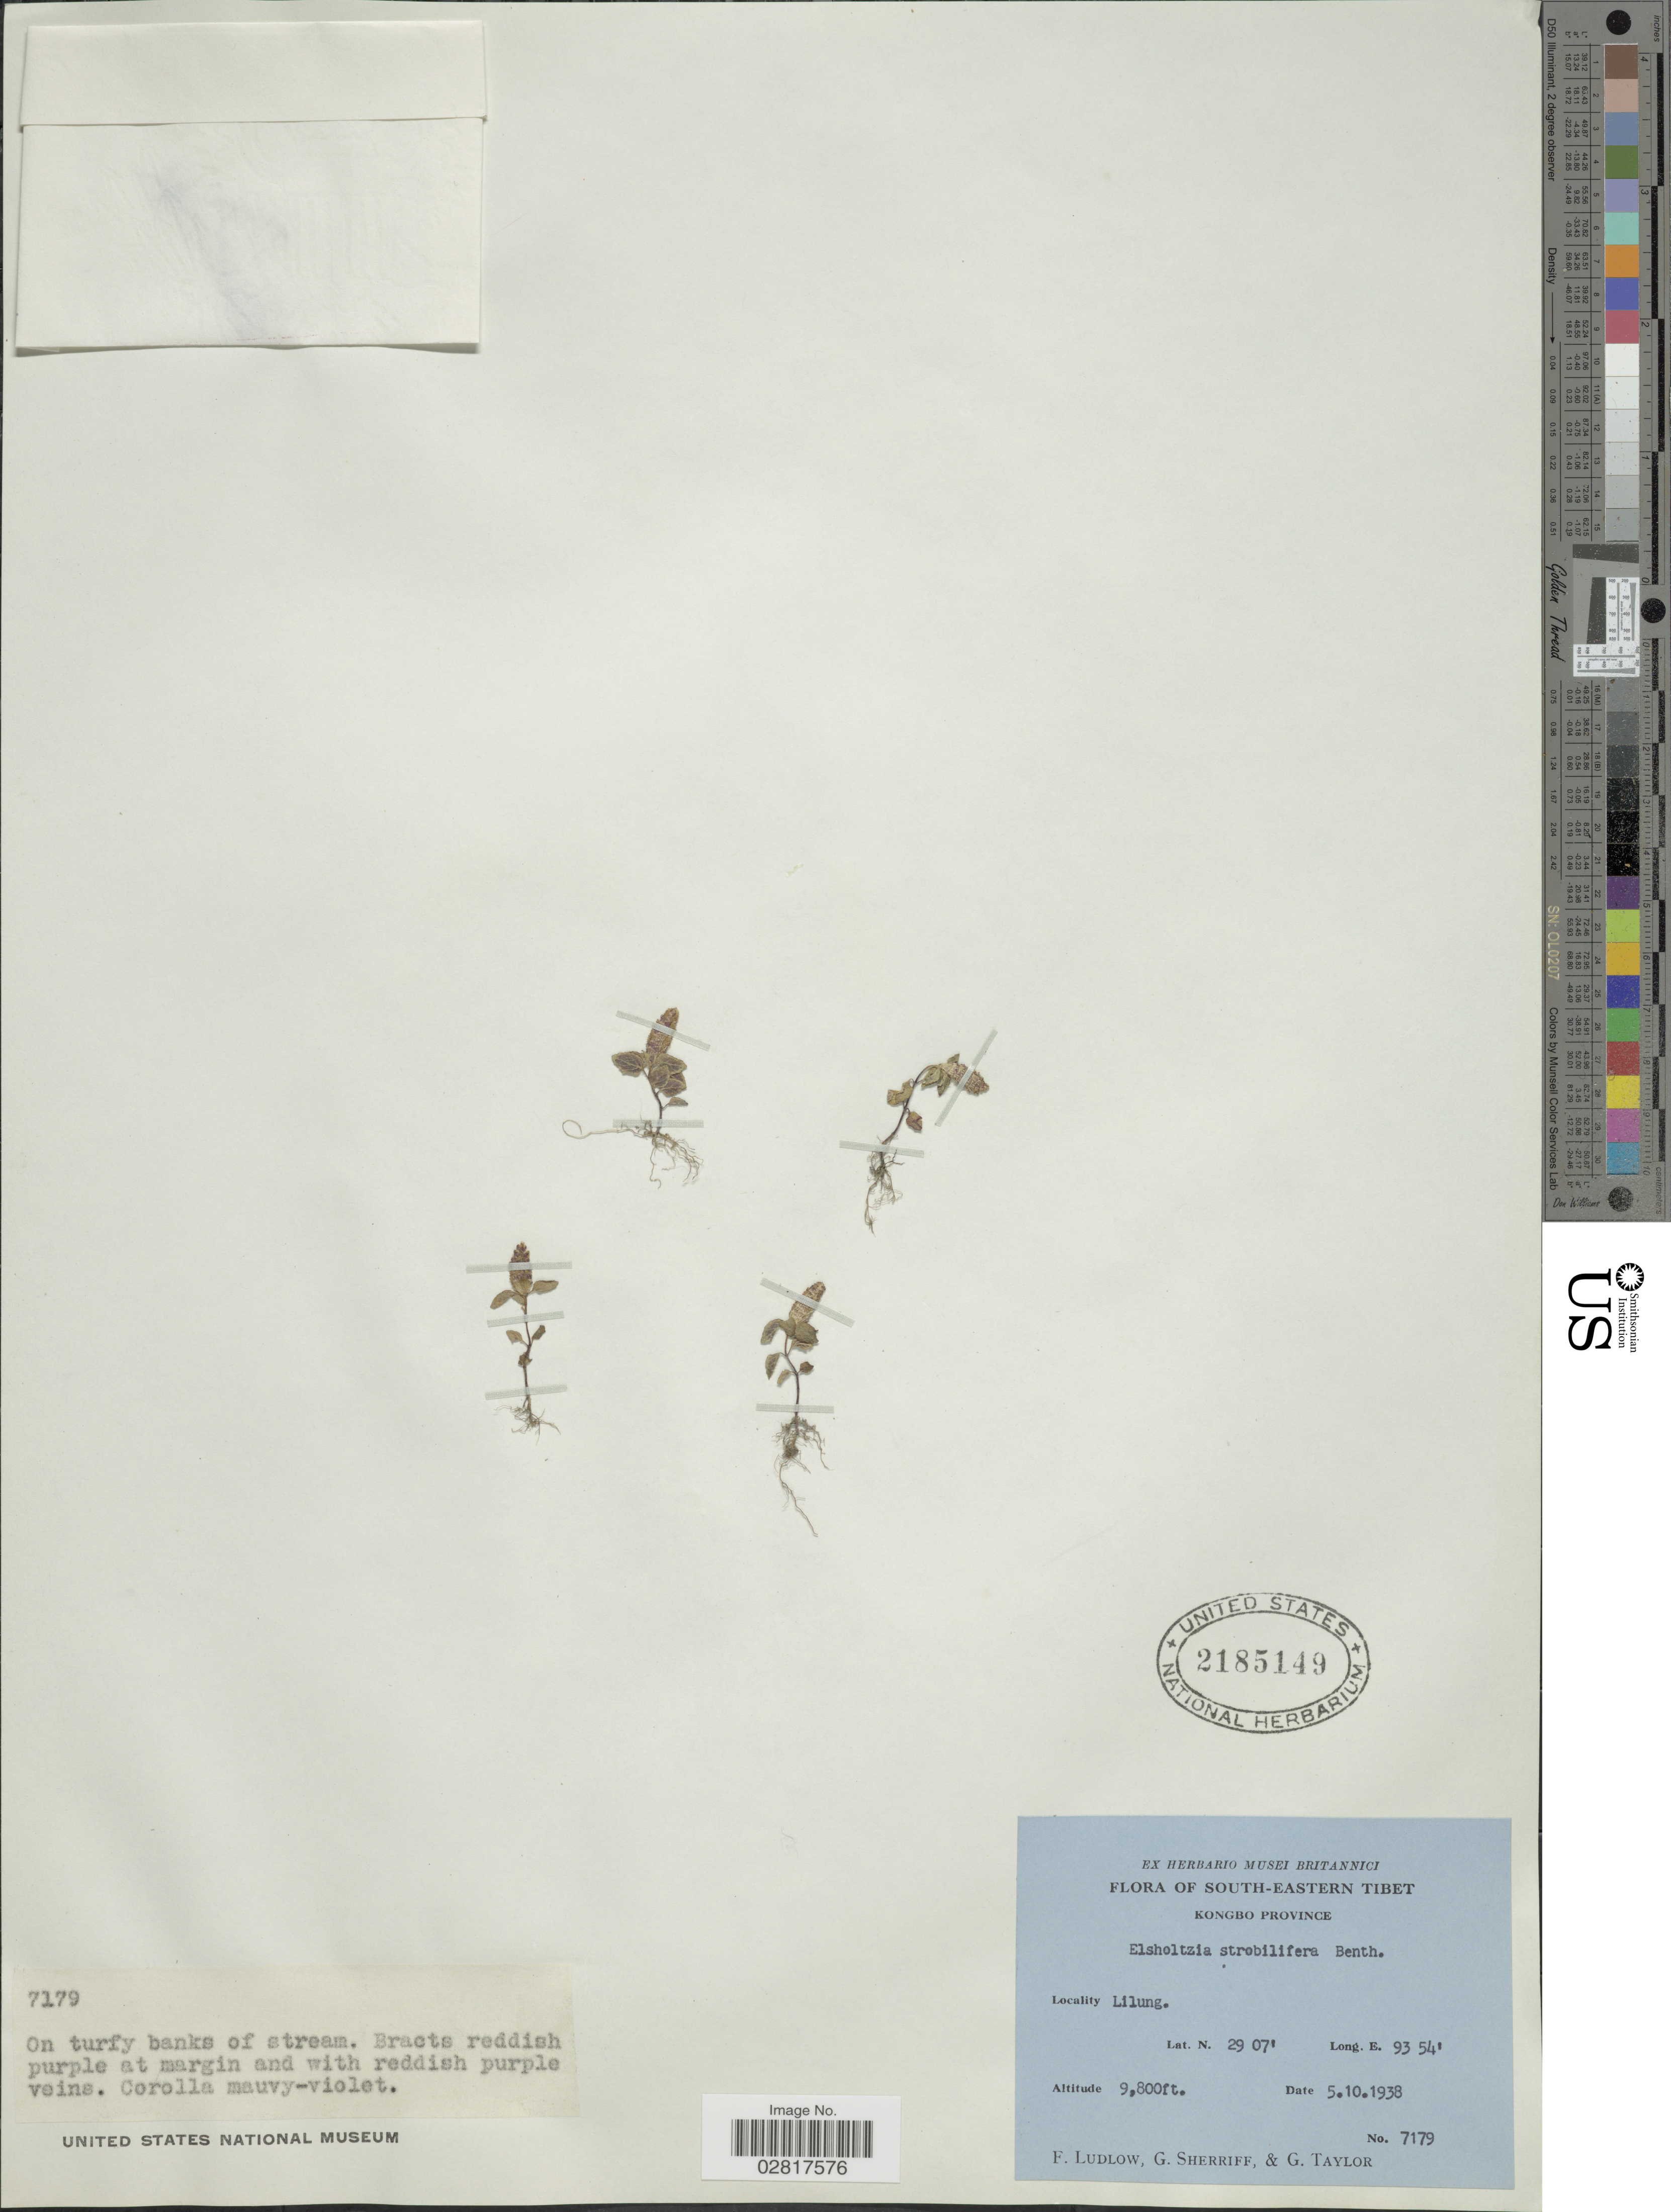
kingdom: Plantae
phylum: Tracheophyta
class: Magnoliopsida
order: Lamiales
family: Lamiaceae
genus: Elsholtzia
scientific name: Elsholtzia strobilifera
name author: (Benth.) Benth.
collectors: F. Ludlow, G. Sherriff & G. Talor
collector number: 7179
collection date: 1938-10-05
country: China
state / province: Xizang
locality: South-Eastern Tibet, Kongbo Province, Lilung.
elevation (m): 2987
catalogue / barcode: US 2185149